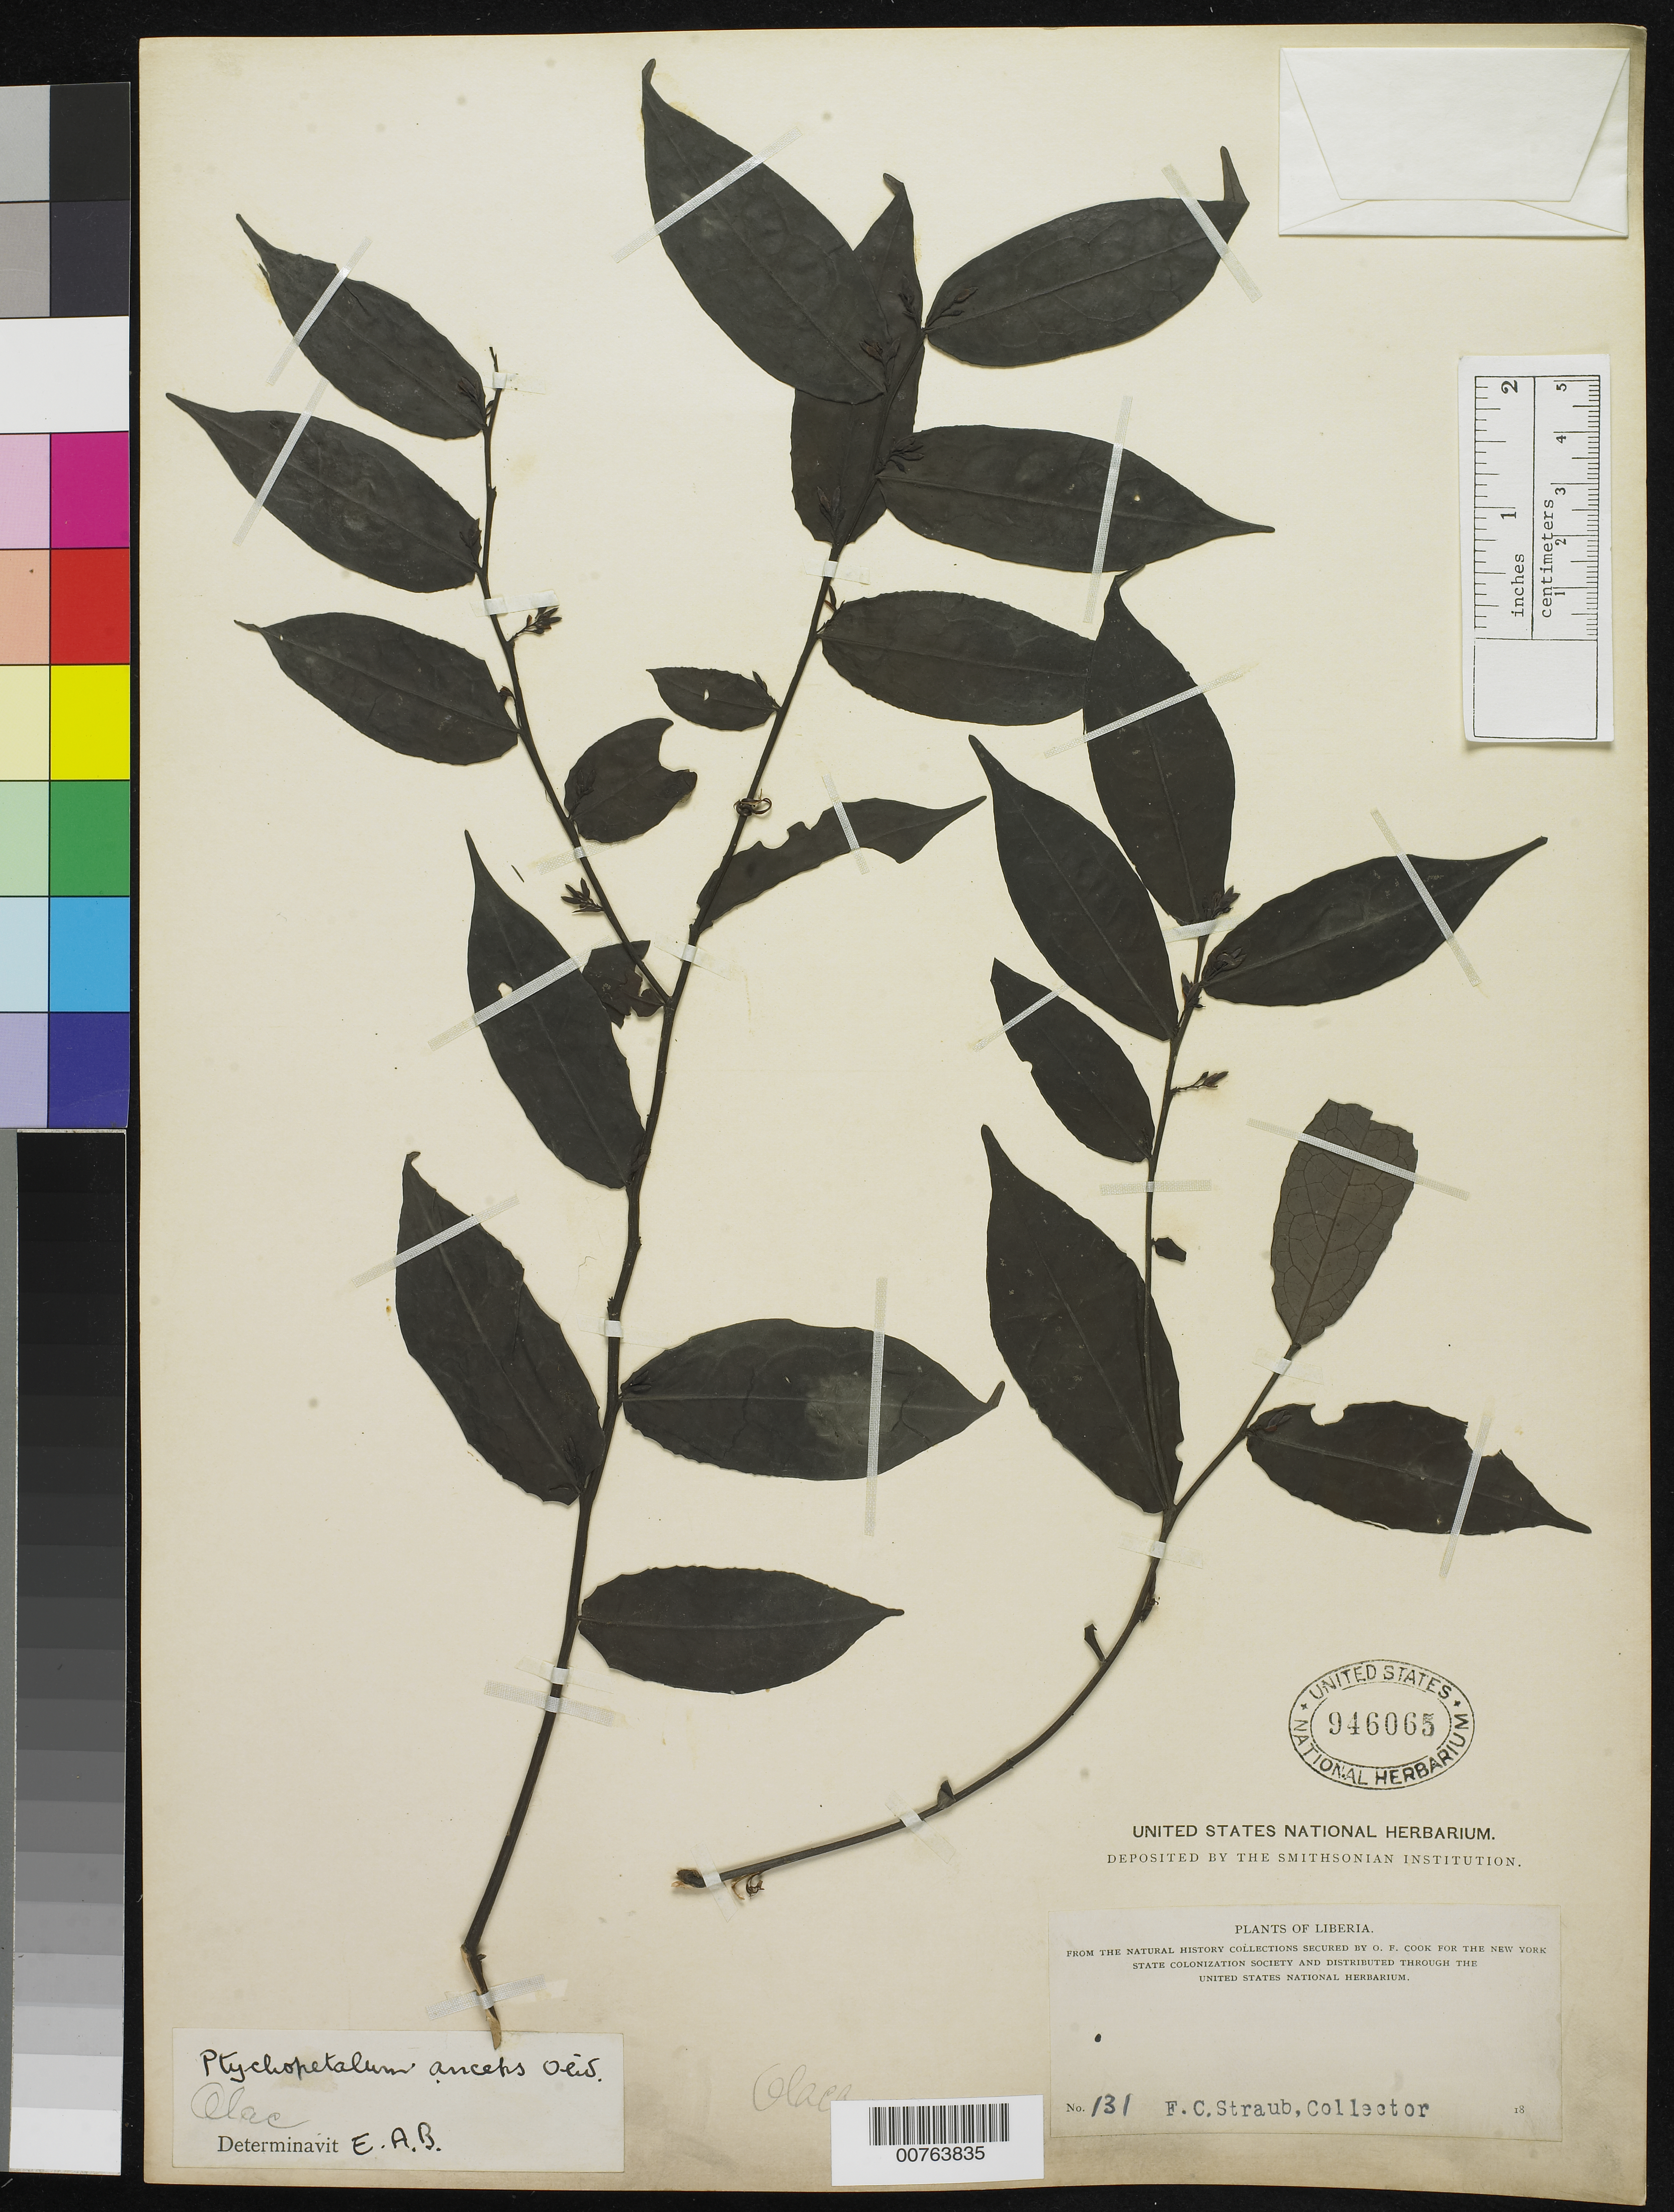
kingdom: Plantae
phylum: Tracheophyta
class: Magnoliopsida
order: Santalales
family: Olacaceae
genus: Ptychopetalum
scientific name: Ptychopetalum anceps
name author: Oliv.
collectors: F. Straub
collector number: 131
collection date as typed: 18--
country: Liberia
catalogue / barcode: US 946065